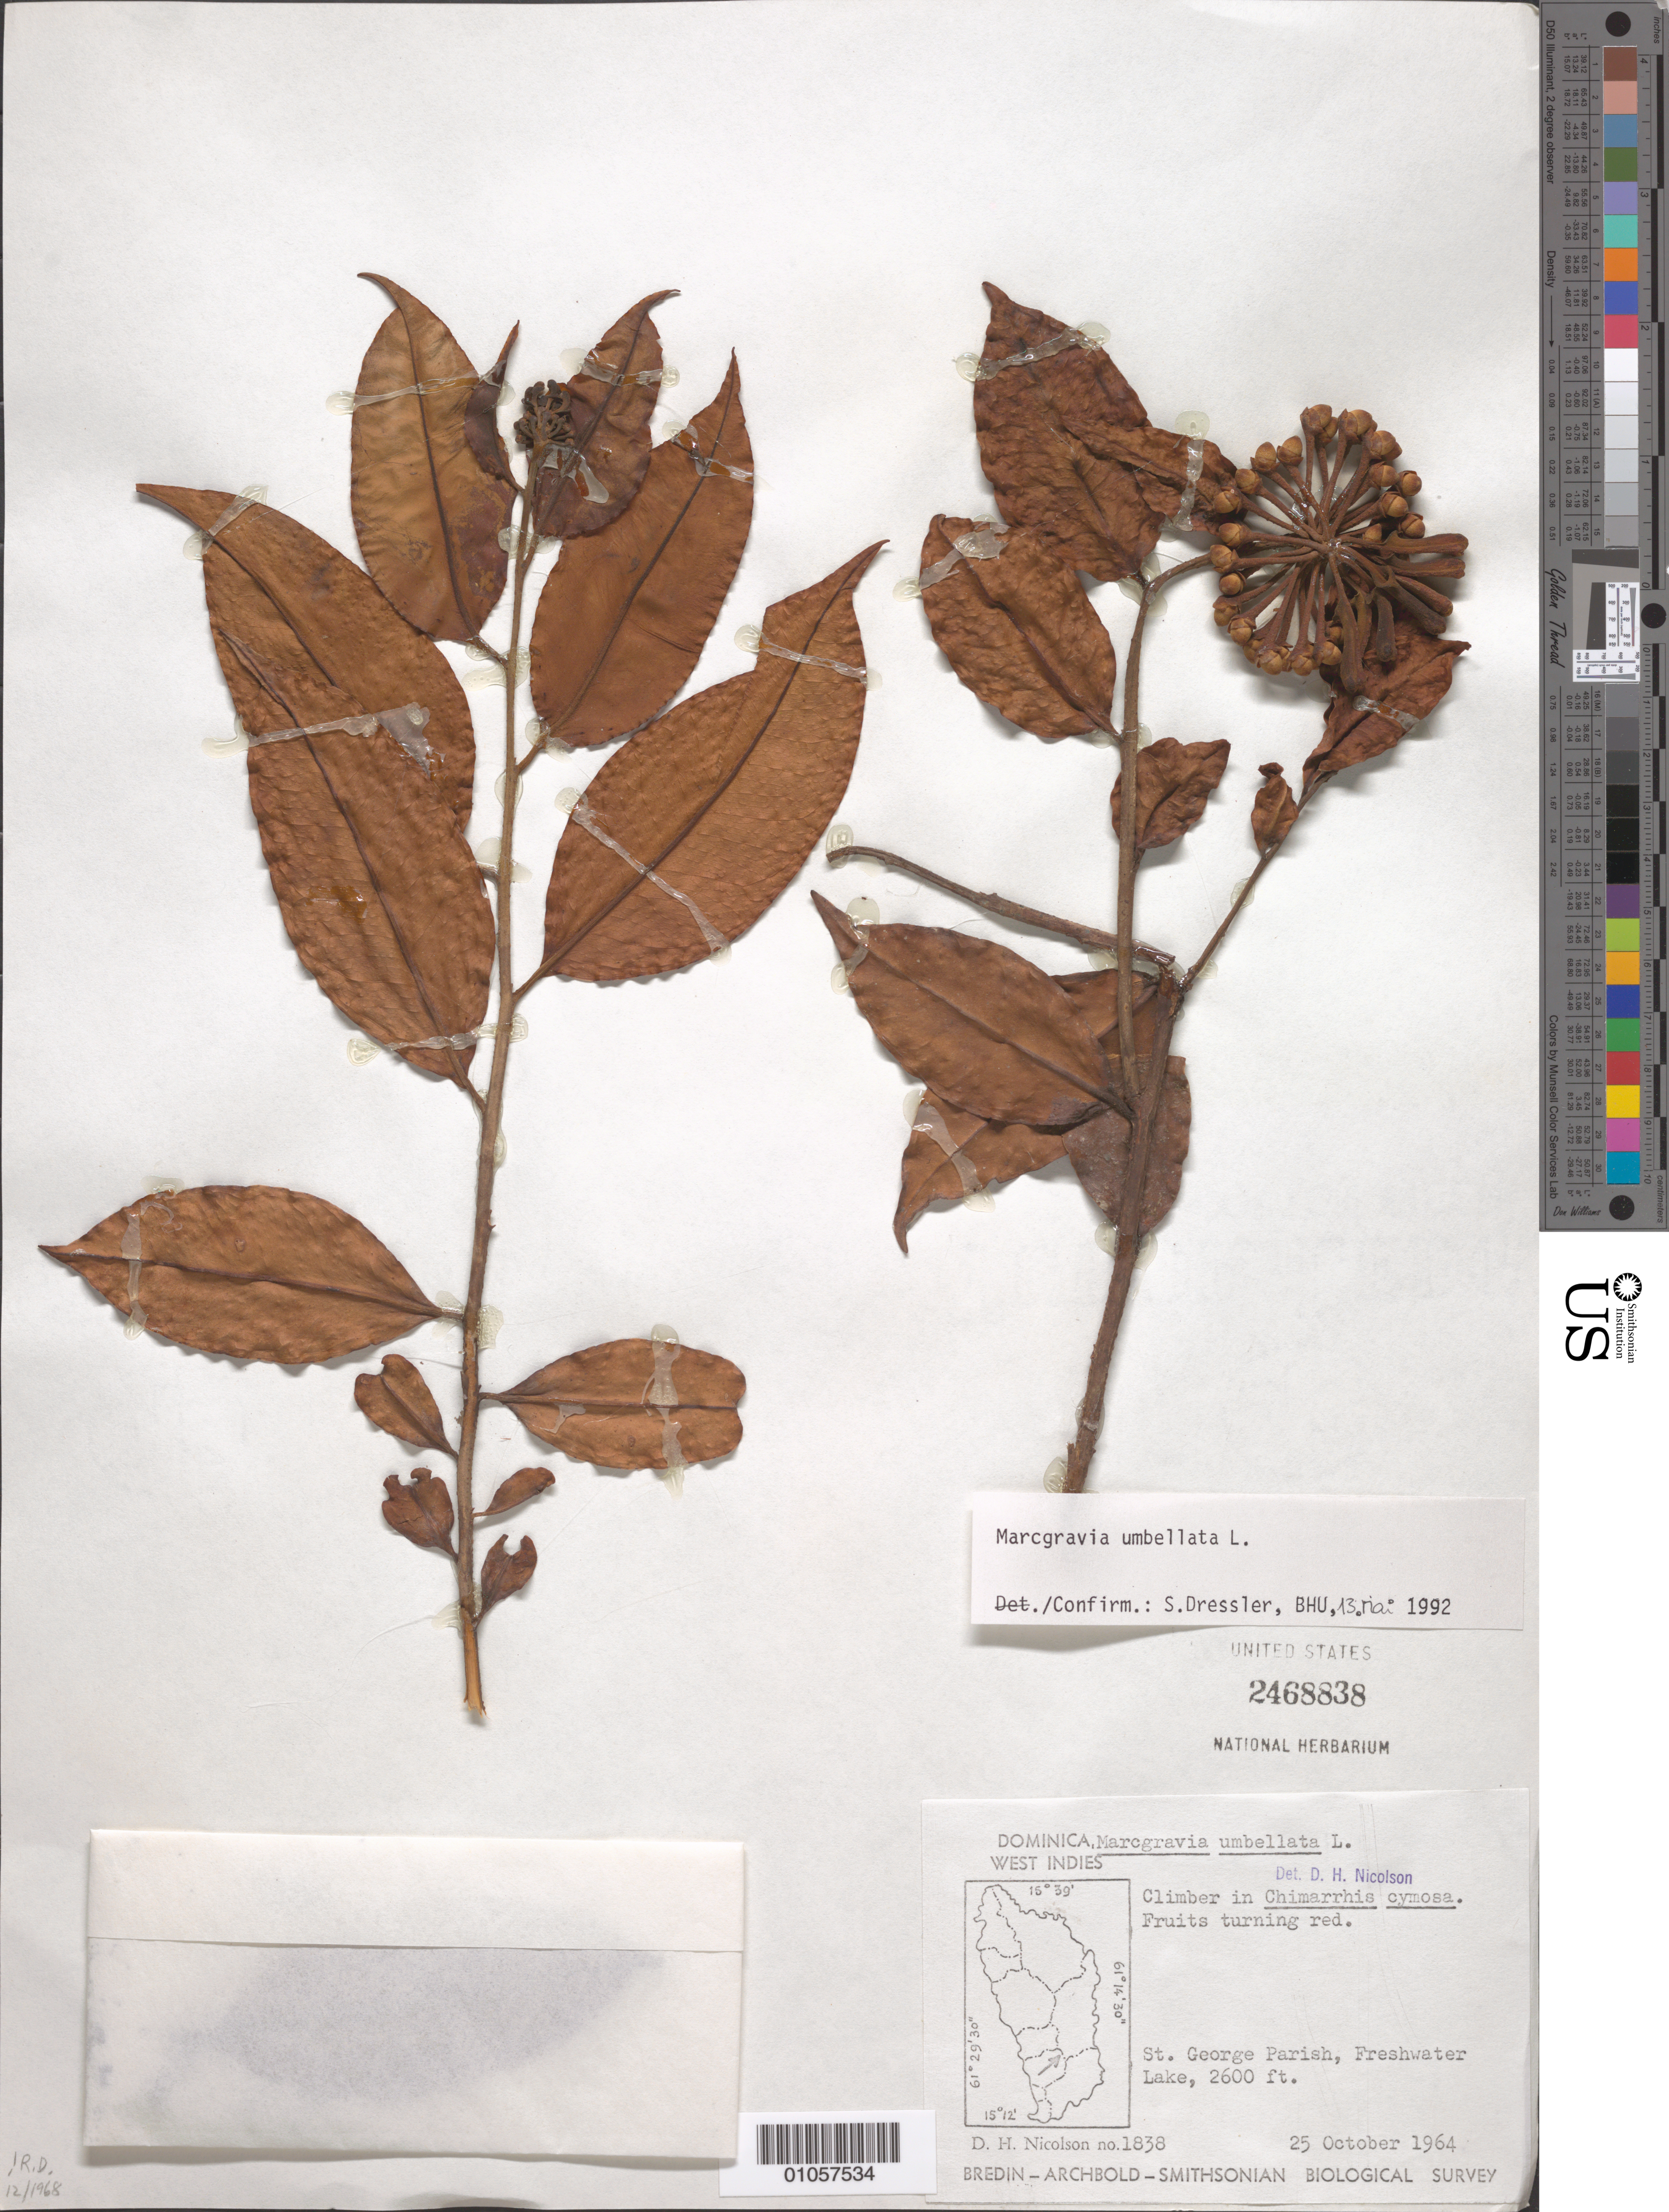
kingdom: Plantae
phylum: Tracheophyta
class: Magnoliopsida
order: Ericales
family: Marcgraviaceae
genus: Marcgravia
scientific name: Marcgravia umbellata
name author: L.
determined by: Dressler, S., (FR), Forschungsinstitut Und Naturmuseum Senckenberg (GERMANY)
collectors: D. H. Nicolson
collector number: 1838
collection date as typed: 25 Oct 1964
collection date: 1964-10-25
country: Dominica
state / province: St. George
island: Dominica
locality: Freshwater Lake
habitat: Climber in Chimarrhis cymosa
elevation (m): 792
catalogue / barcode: US 2468838